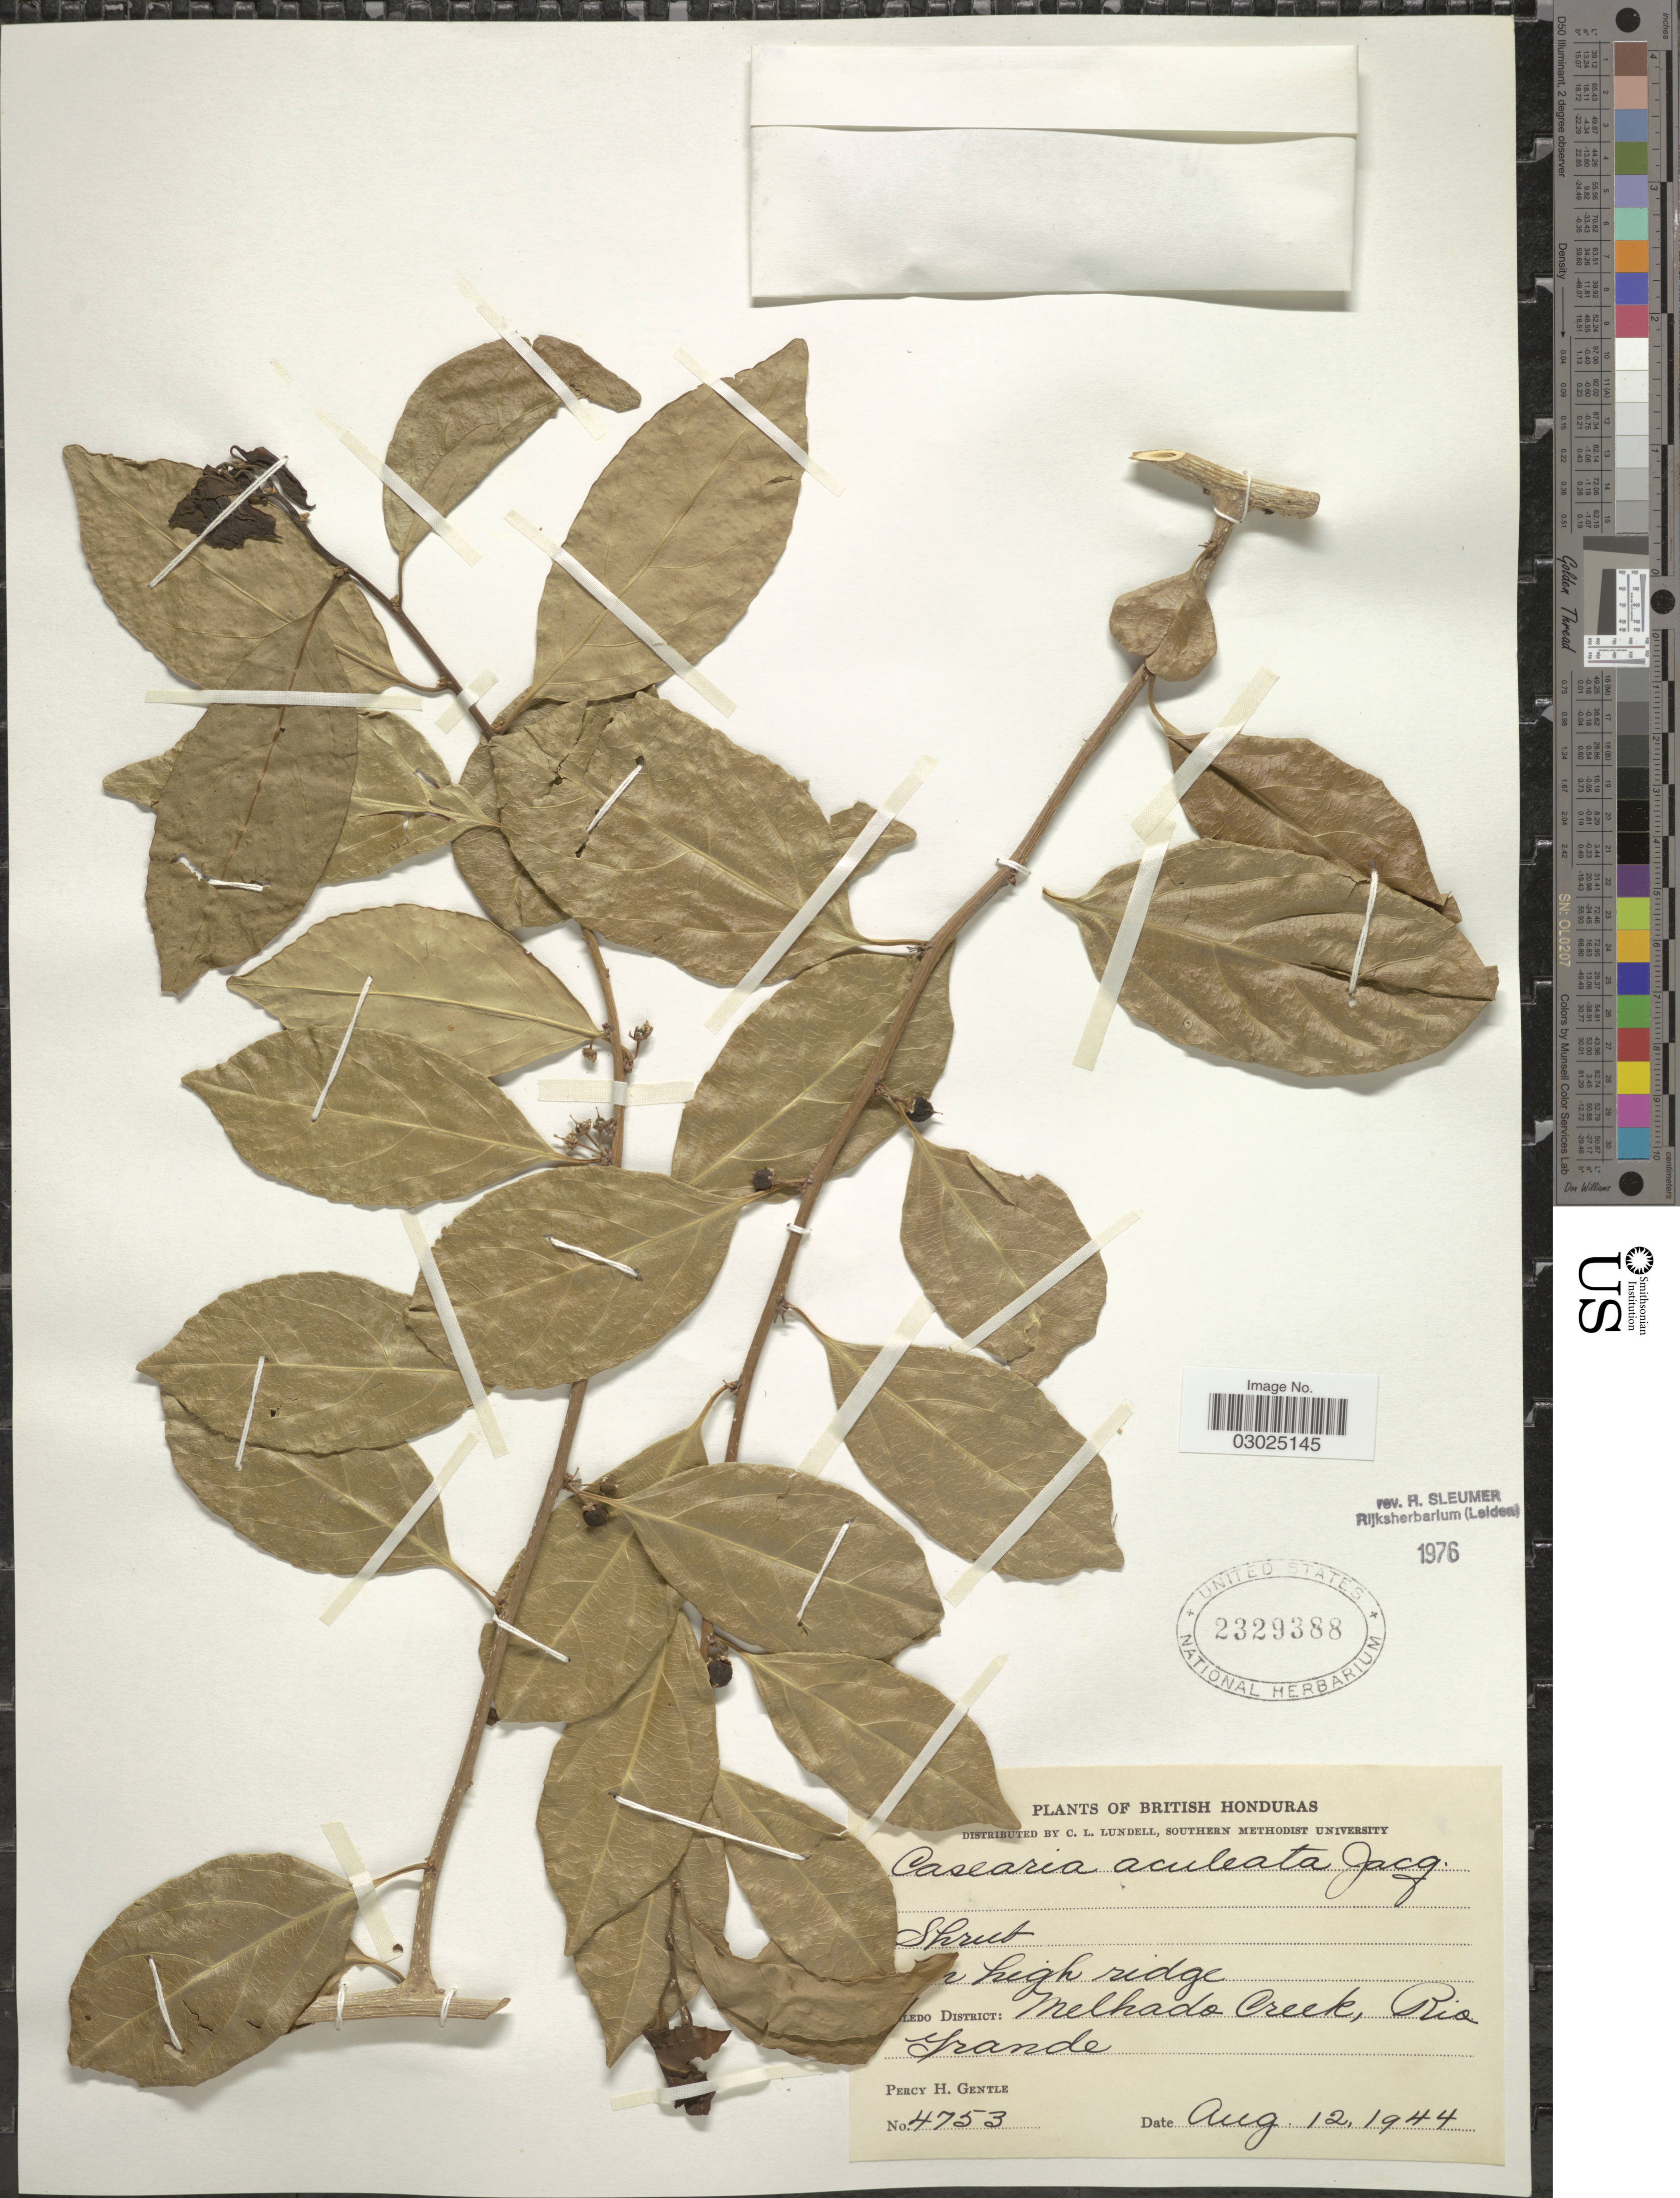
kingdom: Plantae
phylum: Tracheophyta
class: Magnoliopsida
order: Malpighiales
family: Salicaceae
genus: Casearia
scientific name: Casearia aculeata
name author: Jacq.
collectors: P. H. Gentle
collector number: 4753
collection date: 1944-08-12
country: Belize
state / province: Toledo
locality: British Honduras. Toledo District: Melhade Creek, Rio Grande.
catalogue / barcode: US 2329388